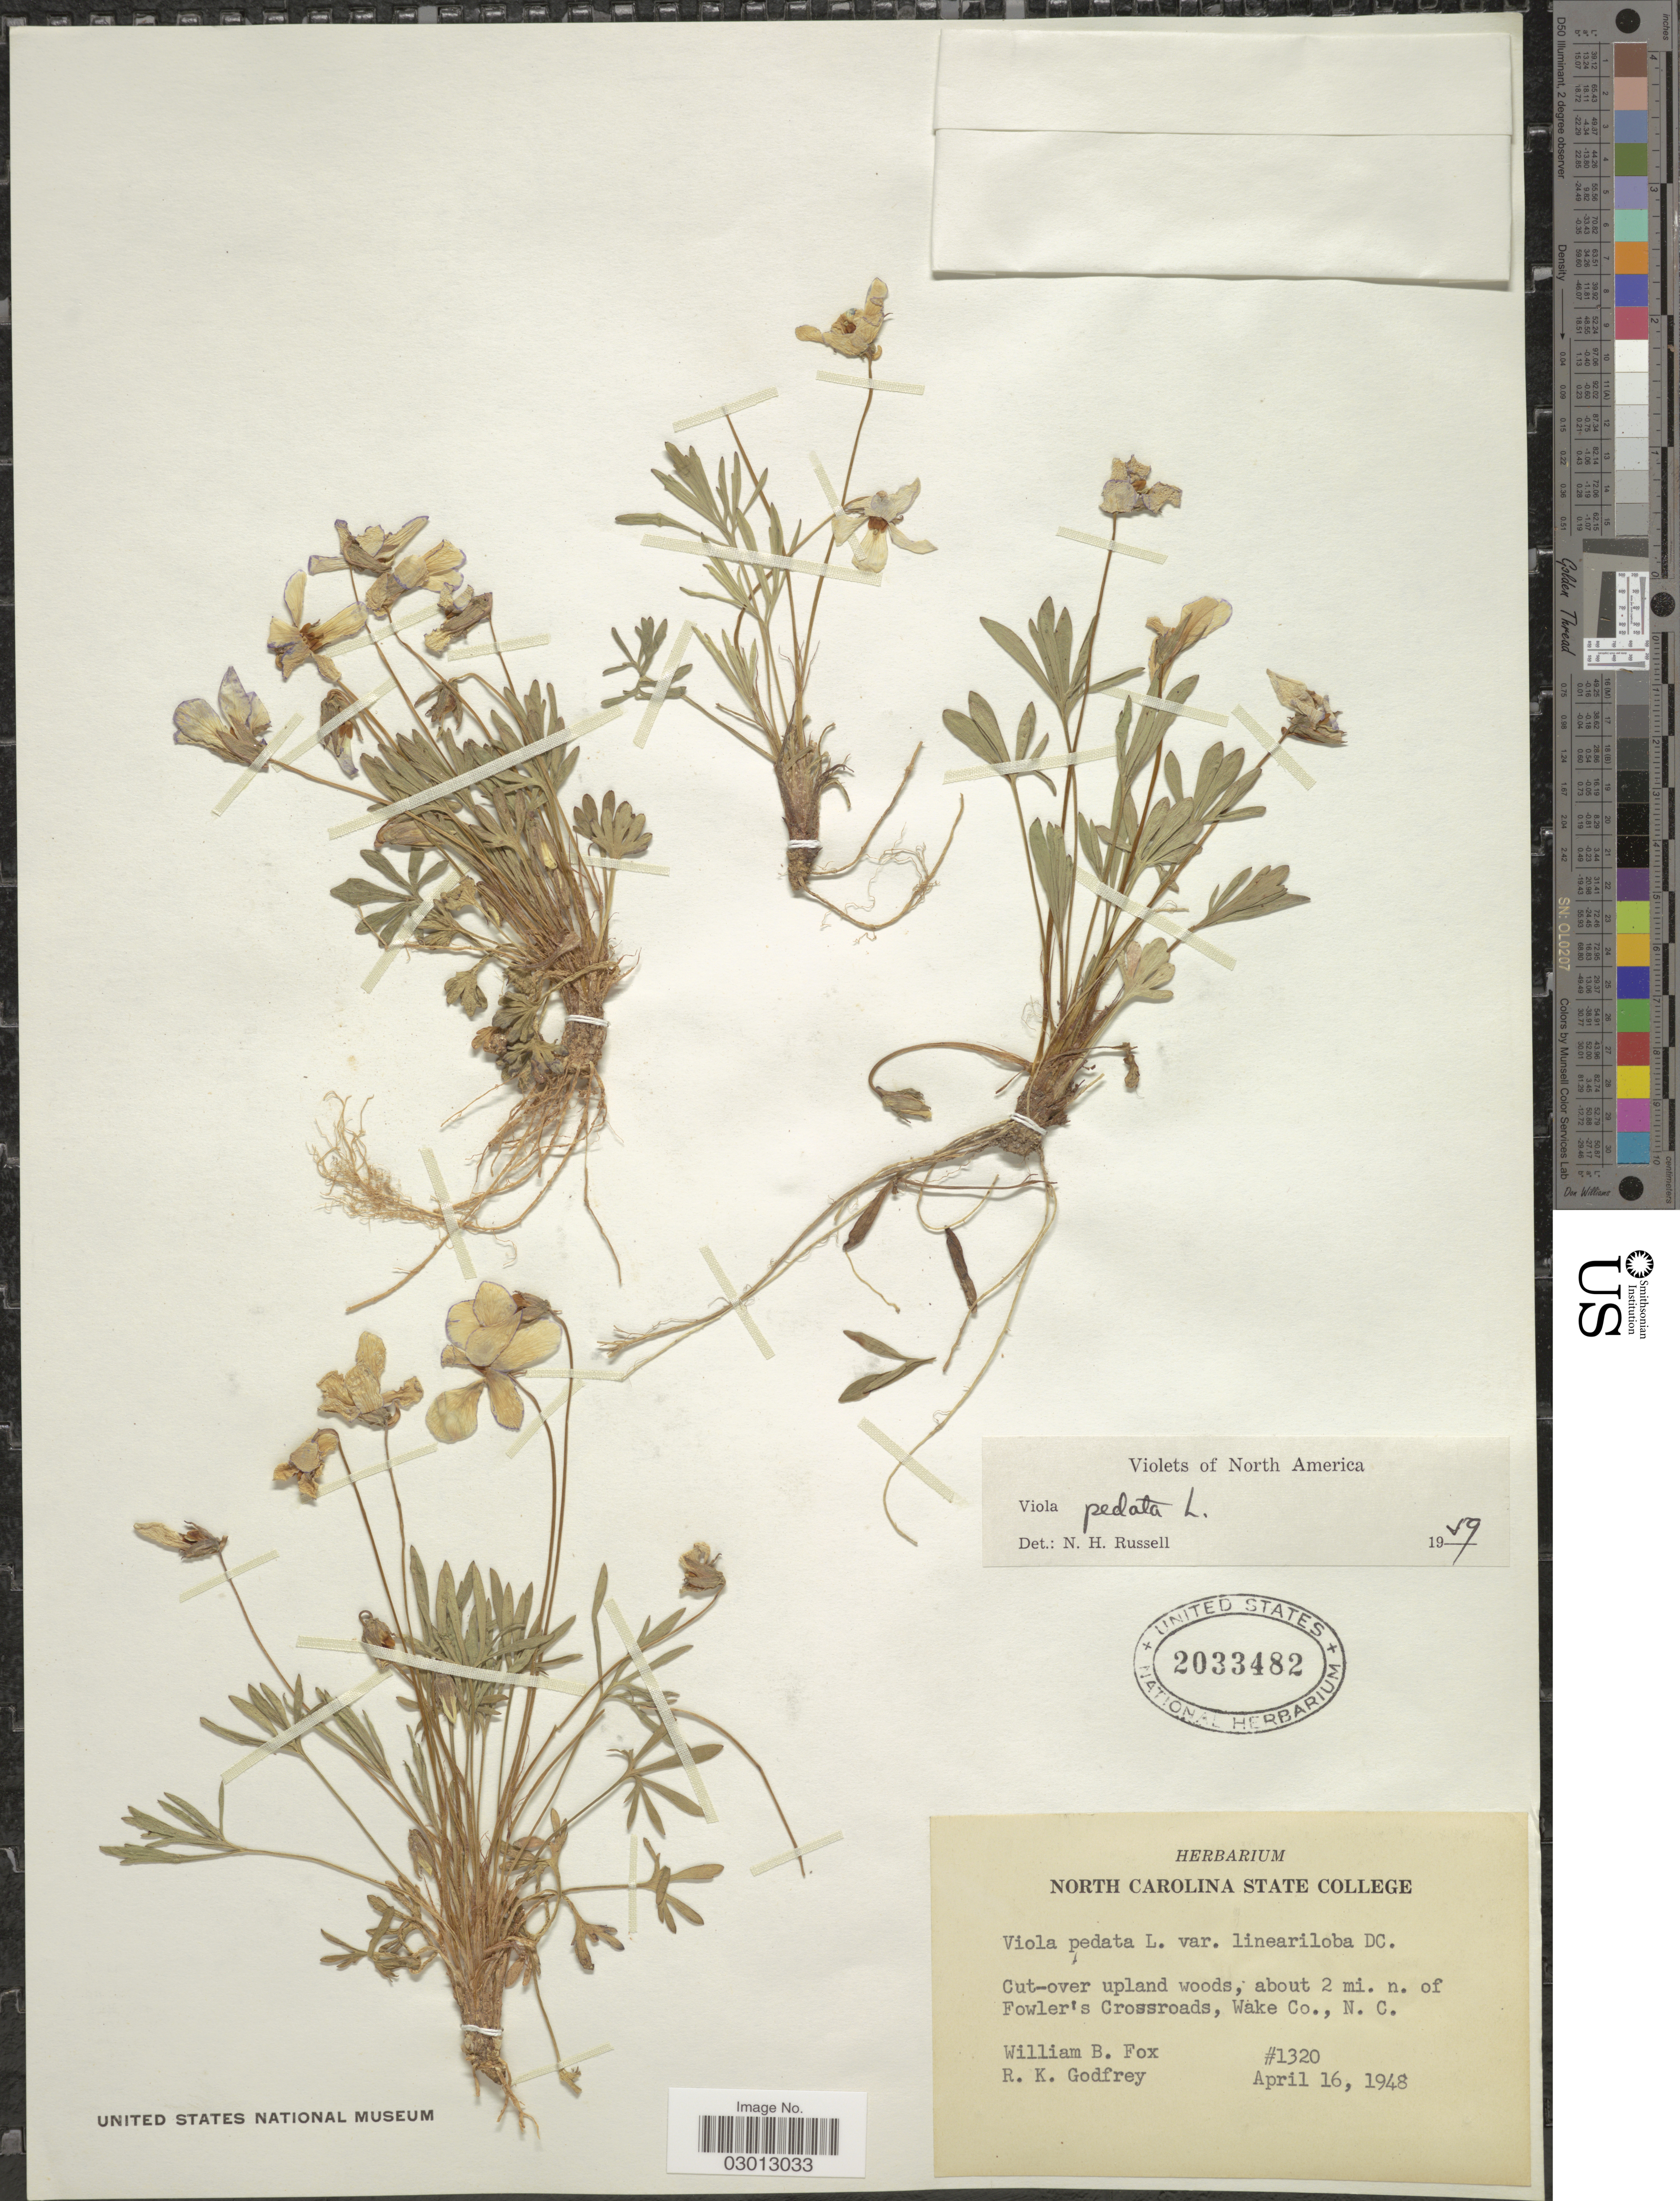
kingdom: Plantae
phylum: Tracheophyta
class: Magnoliopsida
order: Malpighiales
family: Violaceae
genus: Viola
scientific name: Viola pedata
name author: L.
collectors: W. B. Fox & R. K. Godfrey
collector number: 1320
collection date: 1948-04-16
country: United States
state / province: North Carolina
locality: Cut-over upland woods, about 2 mi. n of Fowler's Crossroads, Wake Co., N. C.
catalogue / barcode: US 2033482